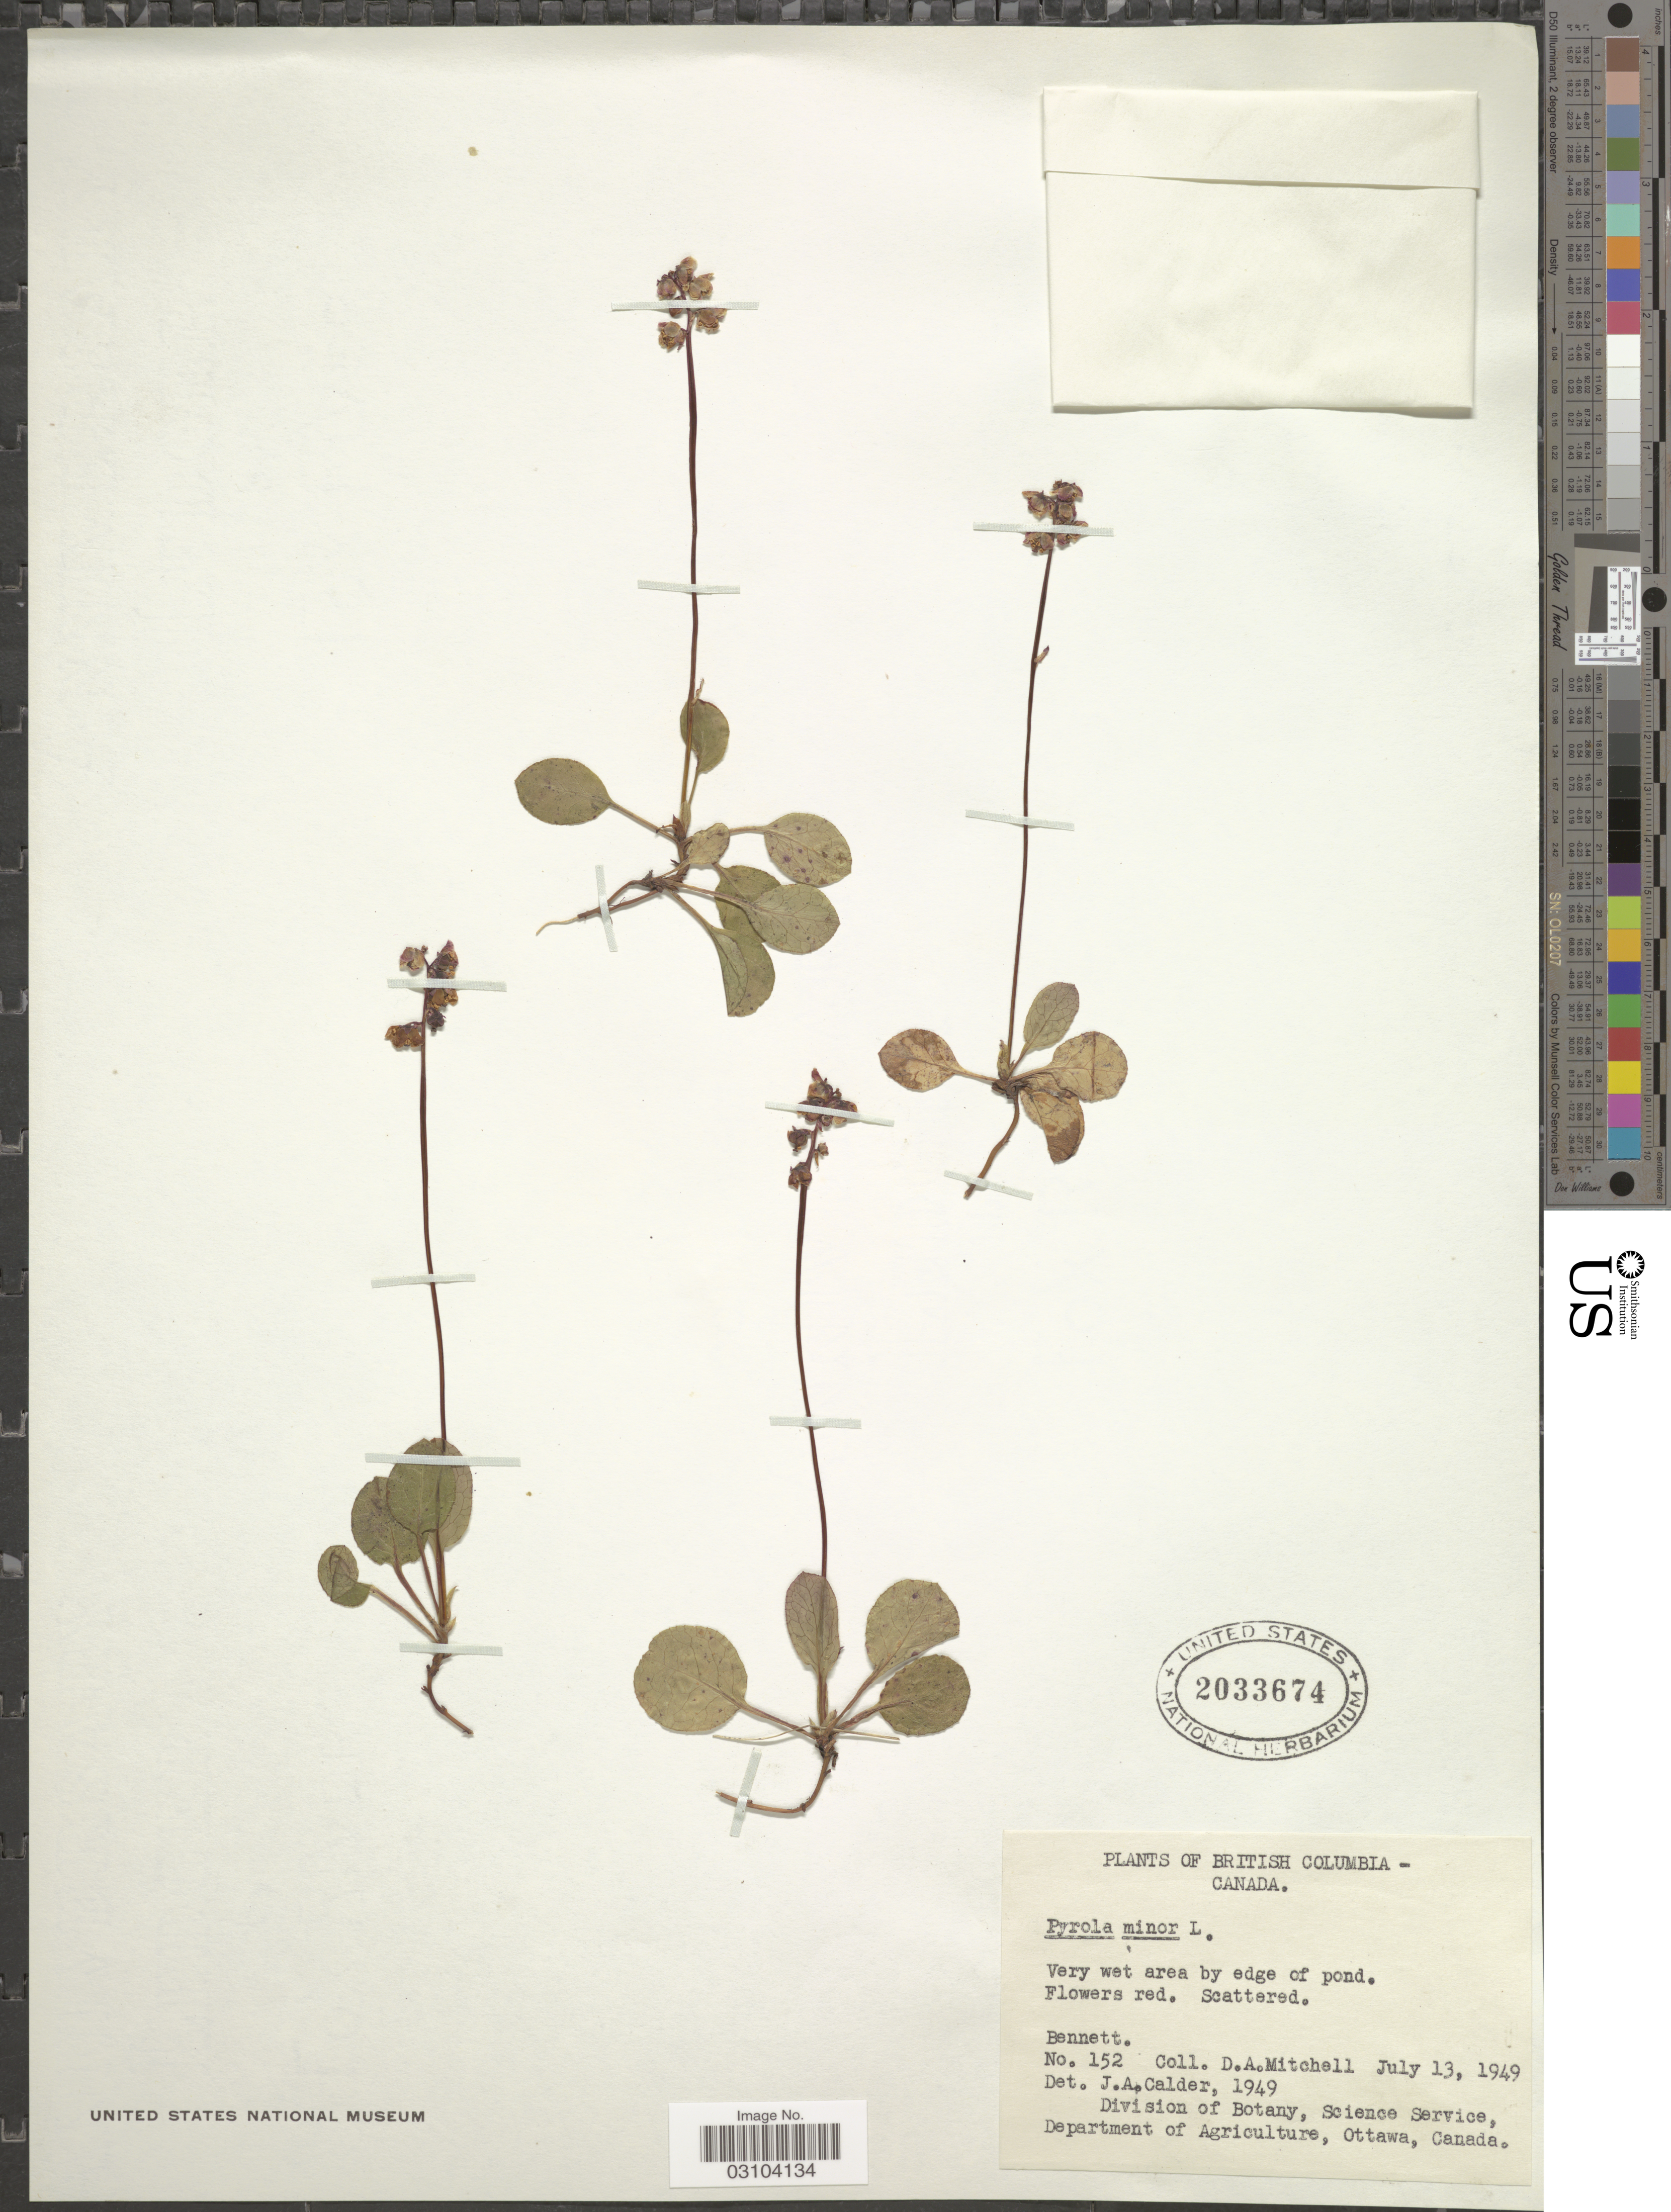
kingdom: Plantae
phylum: Tracheophyta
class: Magnoliopsida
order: Ericales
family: Ericaceae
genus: Pyrola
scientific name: Pyrola minor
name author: L.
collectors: D. Mitchell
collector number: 152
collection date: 1949-07-13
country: Canada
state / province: British Columbia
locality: Bennett.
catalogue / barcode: US 2033674